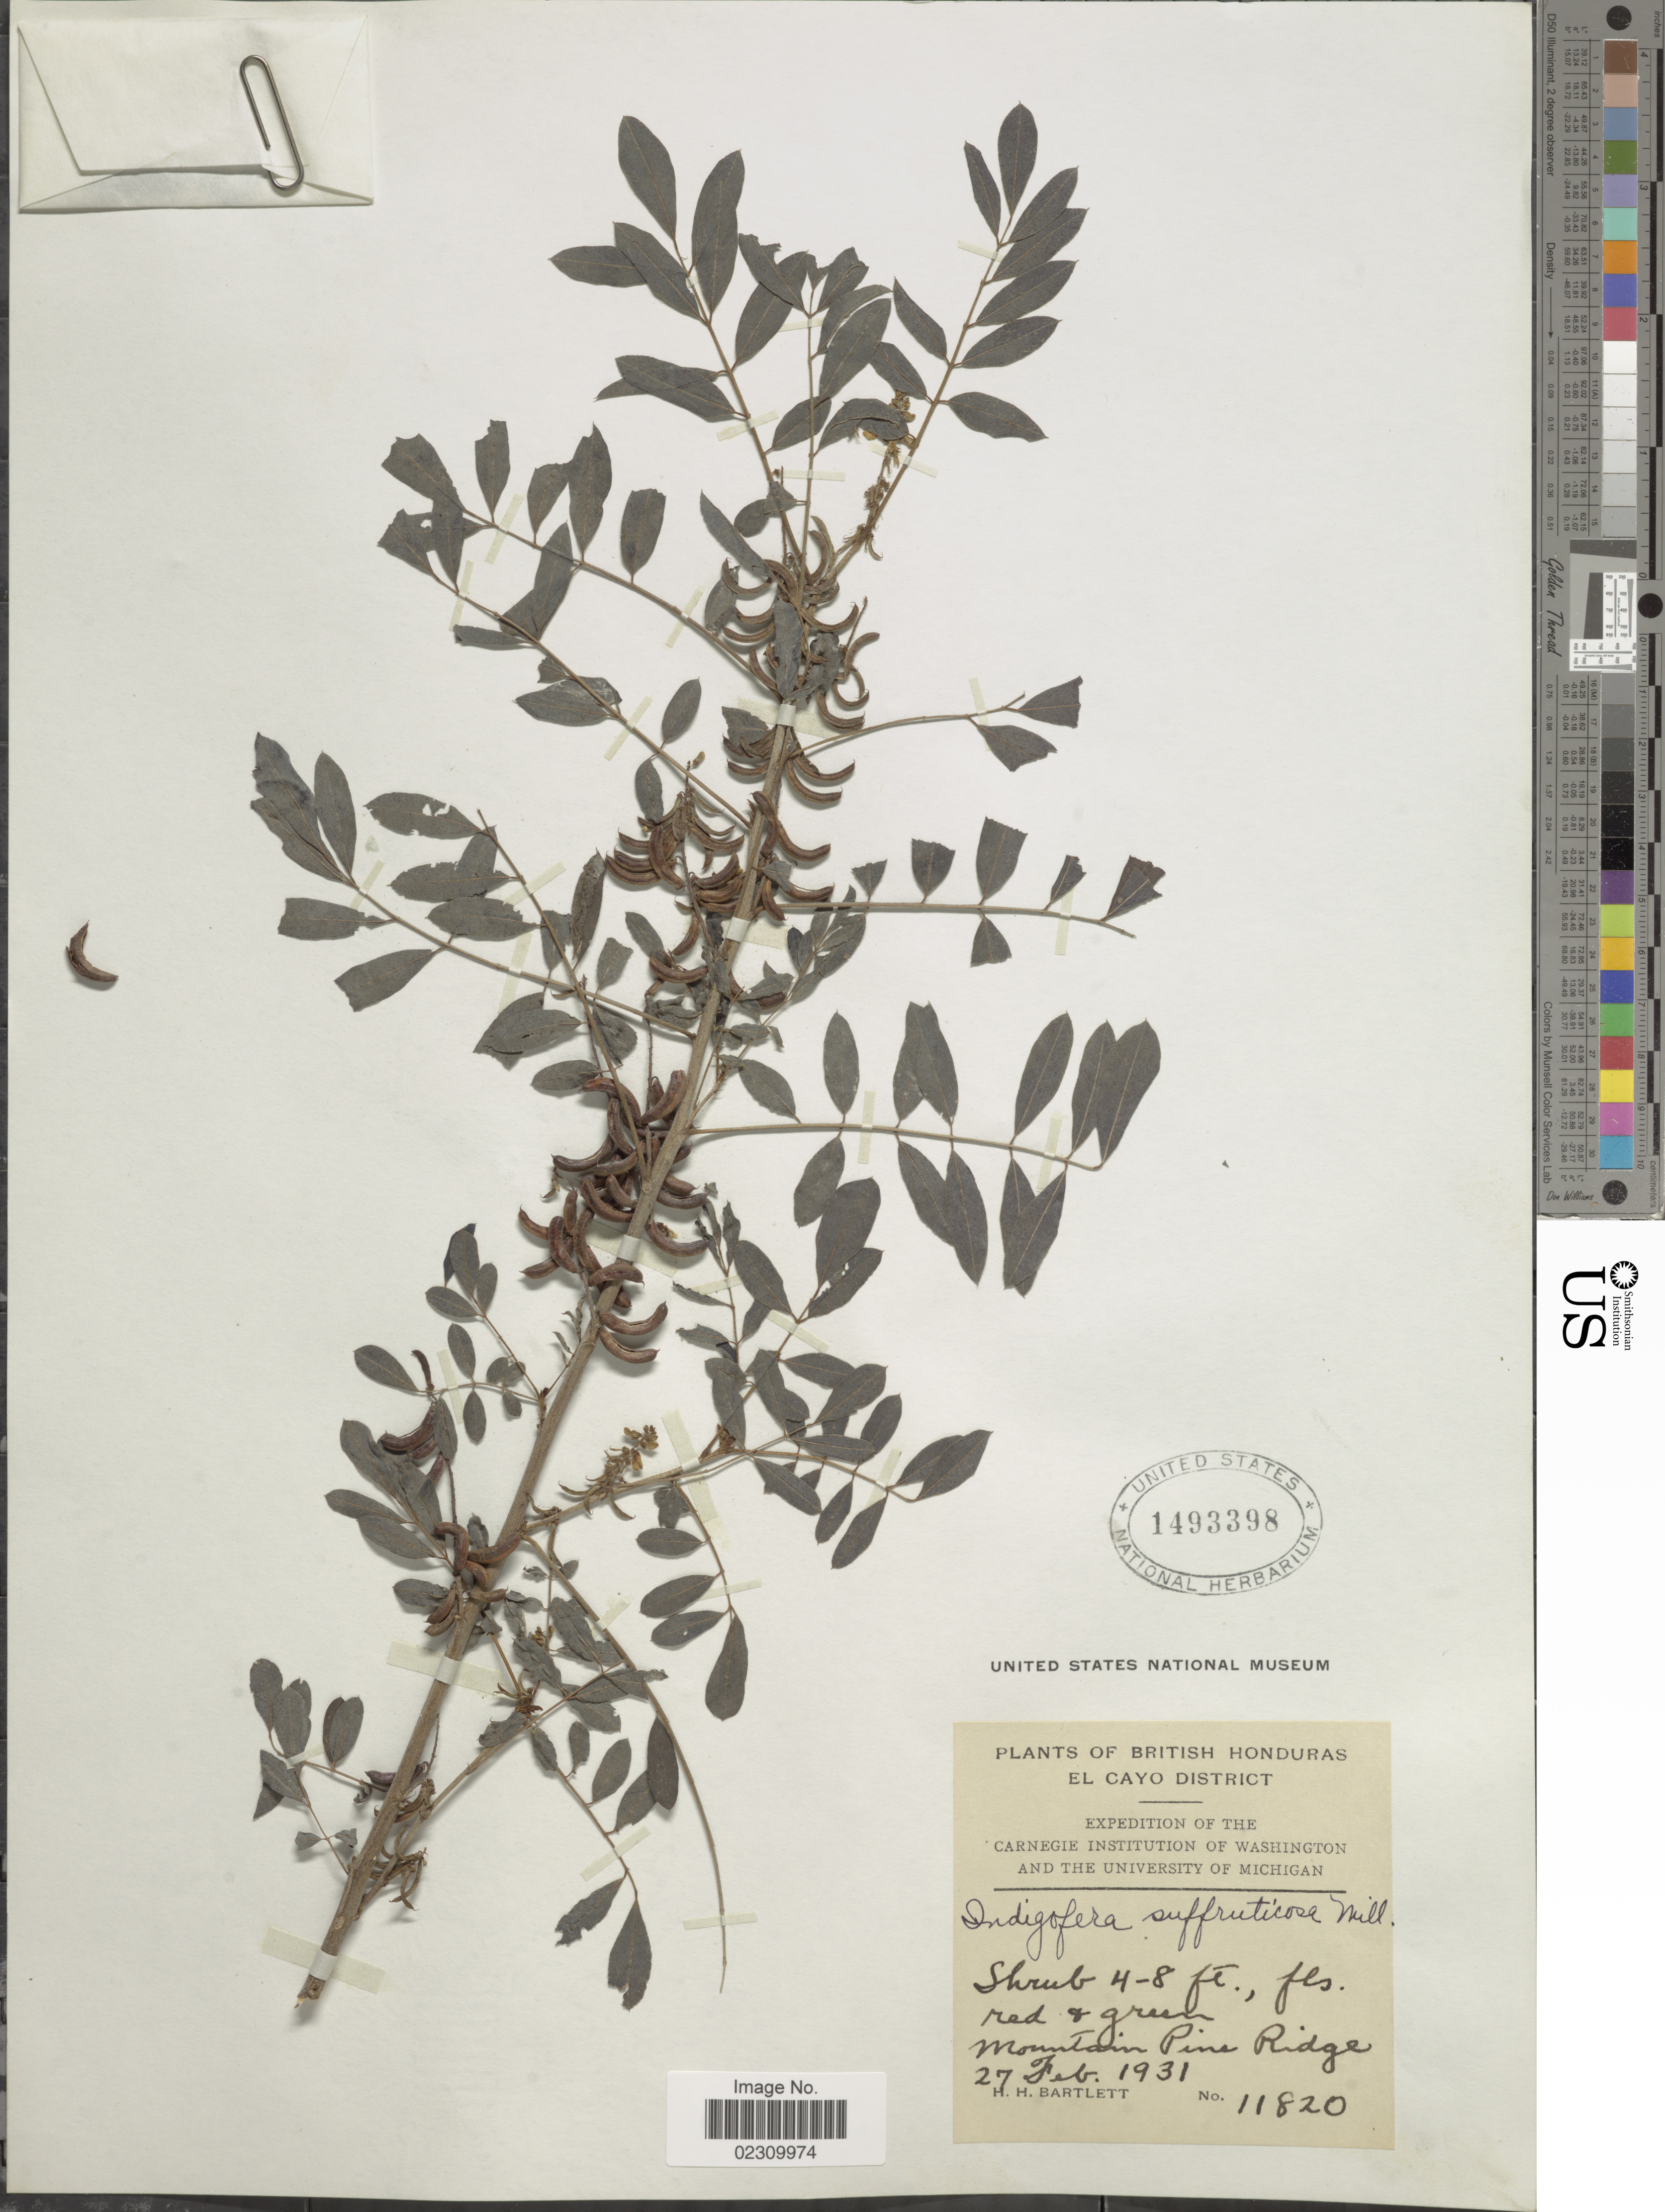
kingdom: Plantae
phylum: Tracheophyta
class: Magnoliopsida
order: Fabales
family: Fabaceae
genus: Indigofera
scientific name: Indigofera suffruticosa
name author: Mill.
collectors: H. H. Bartlett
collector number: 11820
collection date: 1931-02-27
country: Belize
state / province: Cayo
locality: British Honduras, Mountain Pine Ridge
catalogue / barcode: US 1493398